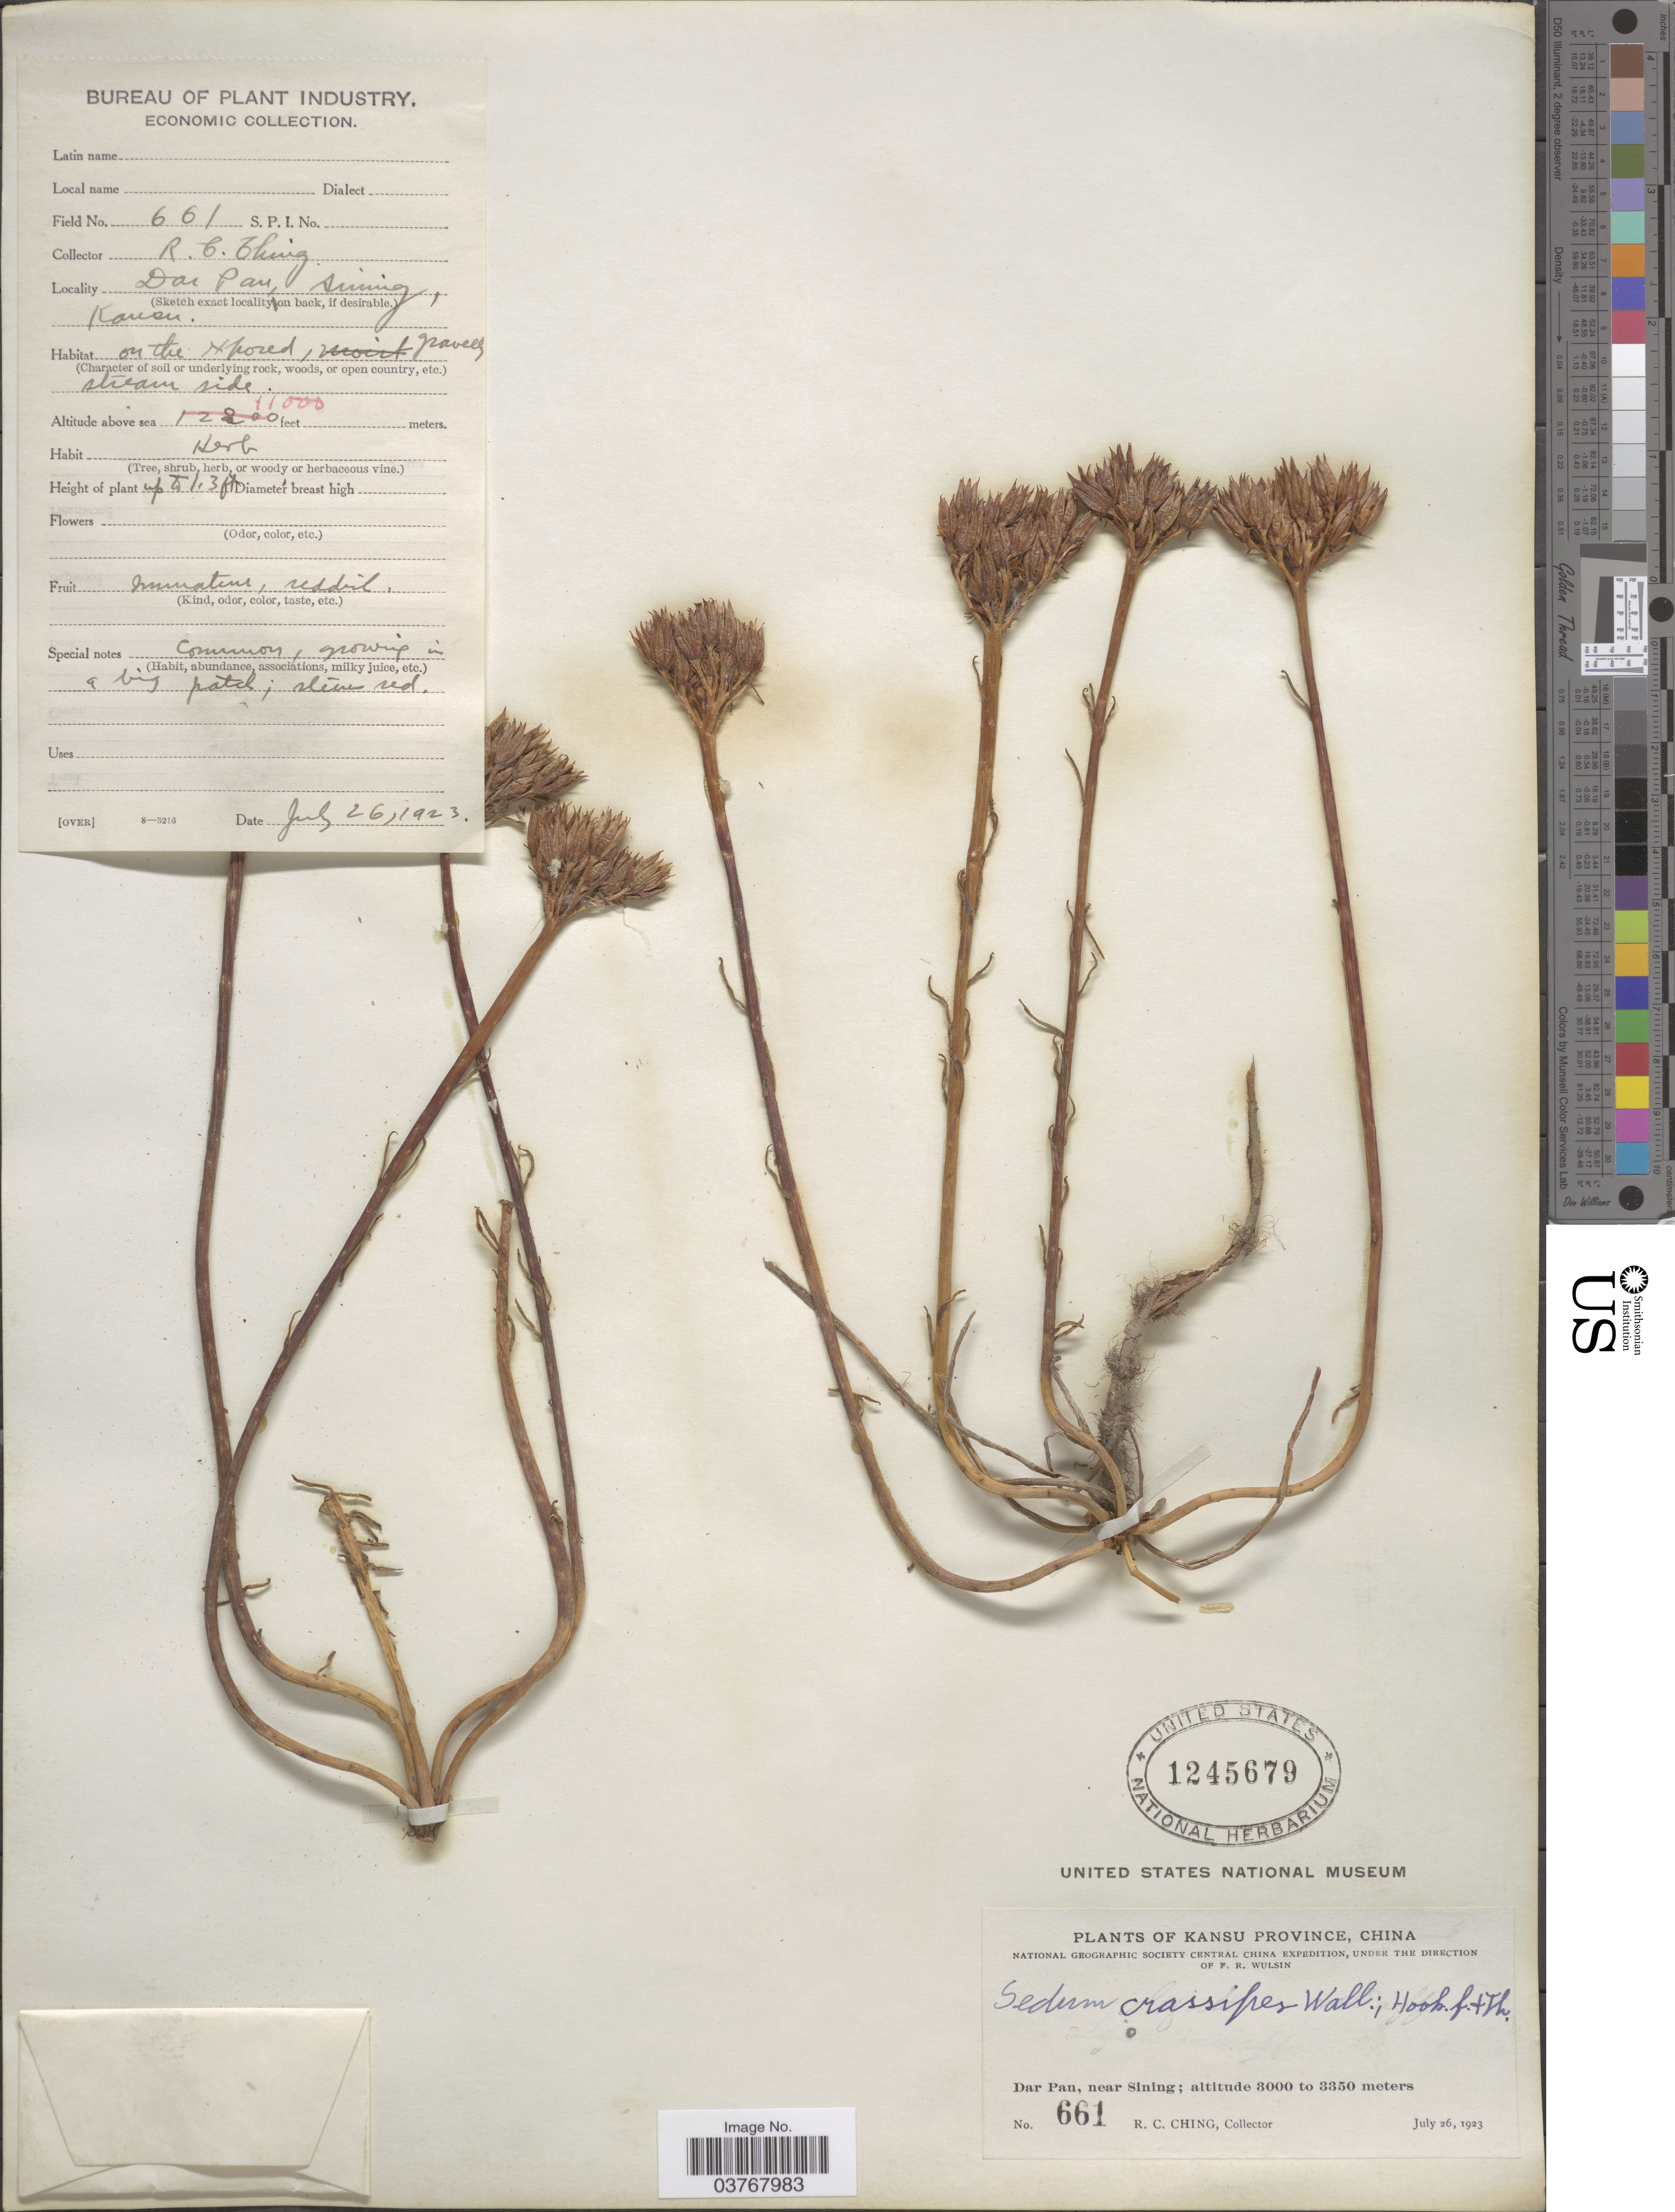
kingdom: Plantae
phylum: Tracheophyta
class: Magnoliopsida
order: Saxifragales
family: Crassulaceae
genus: Rhodiola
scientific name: Rhodiola wallichiana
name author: (Hook.) S.H. Fu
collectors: R. C. Ching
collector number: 661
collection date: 1923-07-26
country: China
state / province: Gansu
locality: Kansu Province. Dar Pan, near Sining.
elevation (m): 3353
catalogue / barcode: US 1245679